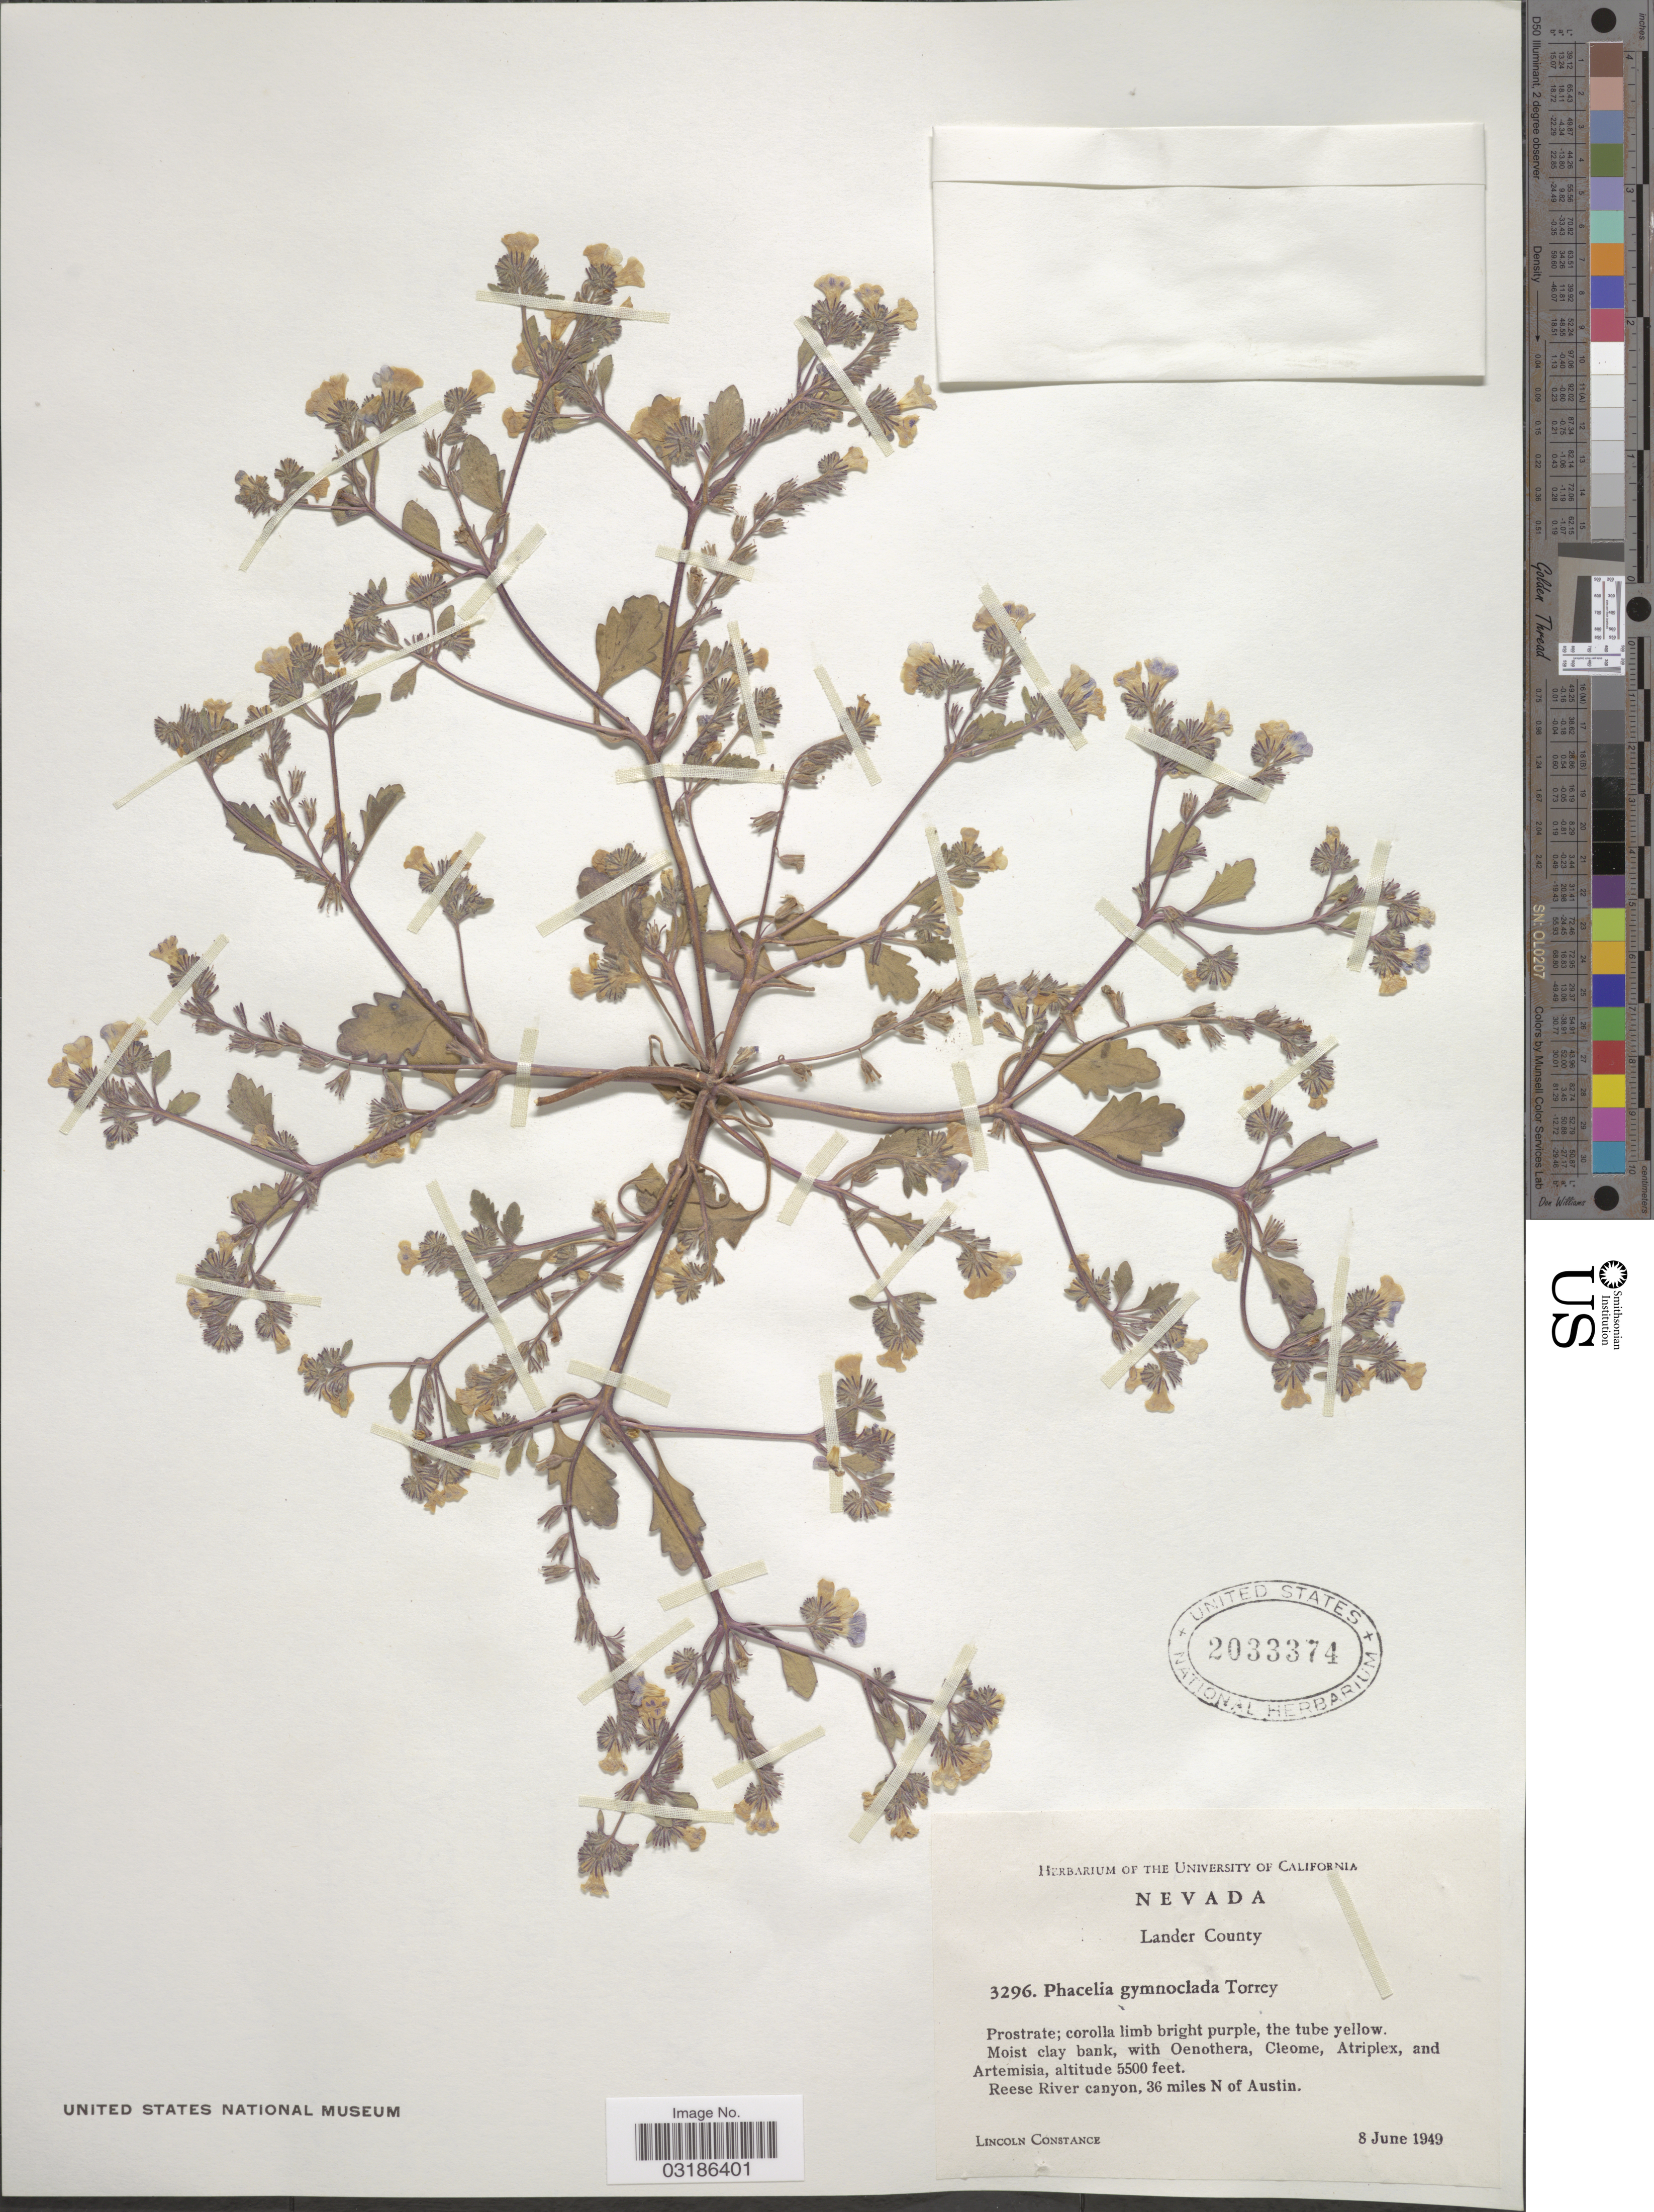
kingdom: Plantae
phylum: Tracheophyta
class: Magnoliopsida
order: Boraginales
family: Hydrophyllaceae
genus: Phacelia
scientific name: Phacelia gymnoclada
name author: Torr. in C. King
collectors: L. Constance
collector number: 3296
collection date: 1949-06-08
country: United States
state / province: Nevada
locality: Lander County. Reese River canyon, 36 miles N of Austin.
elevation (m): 1676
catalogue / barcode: US 2033374